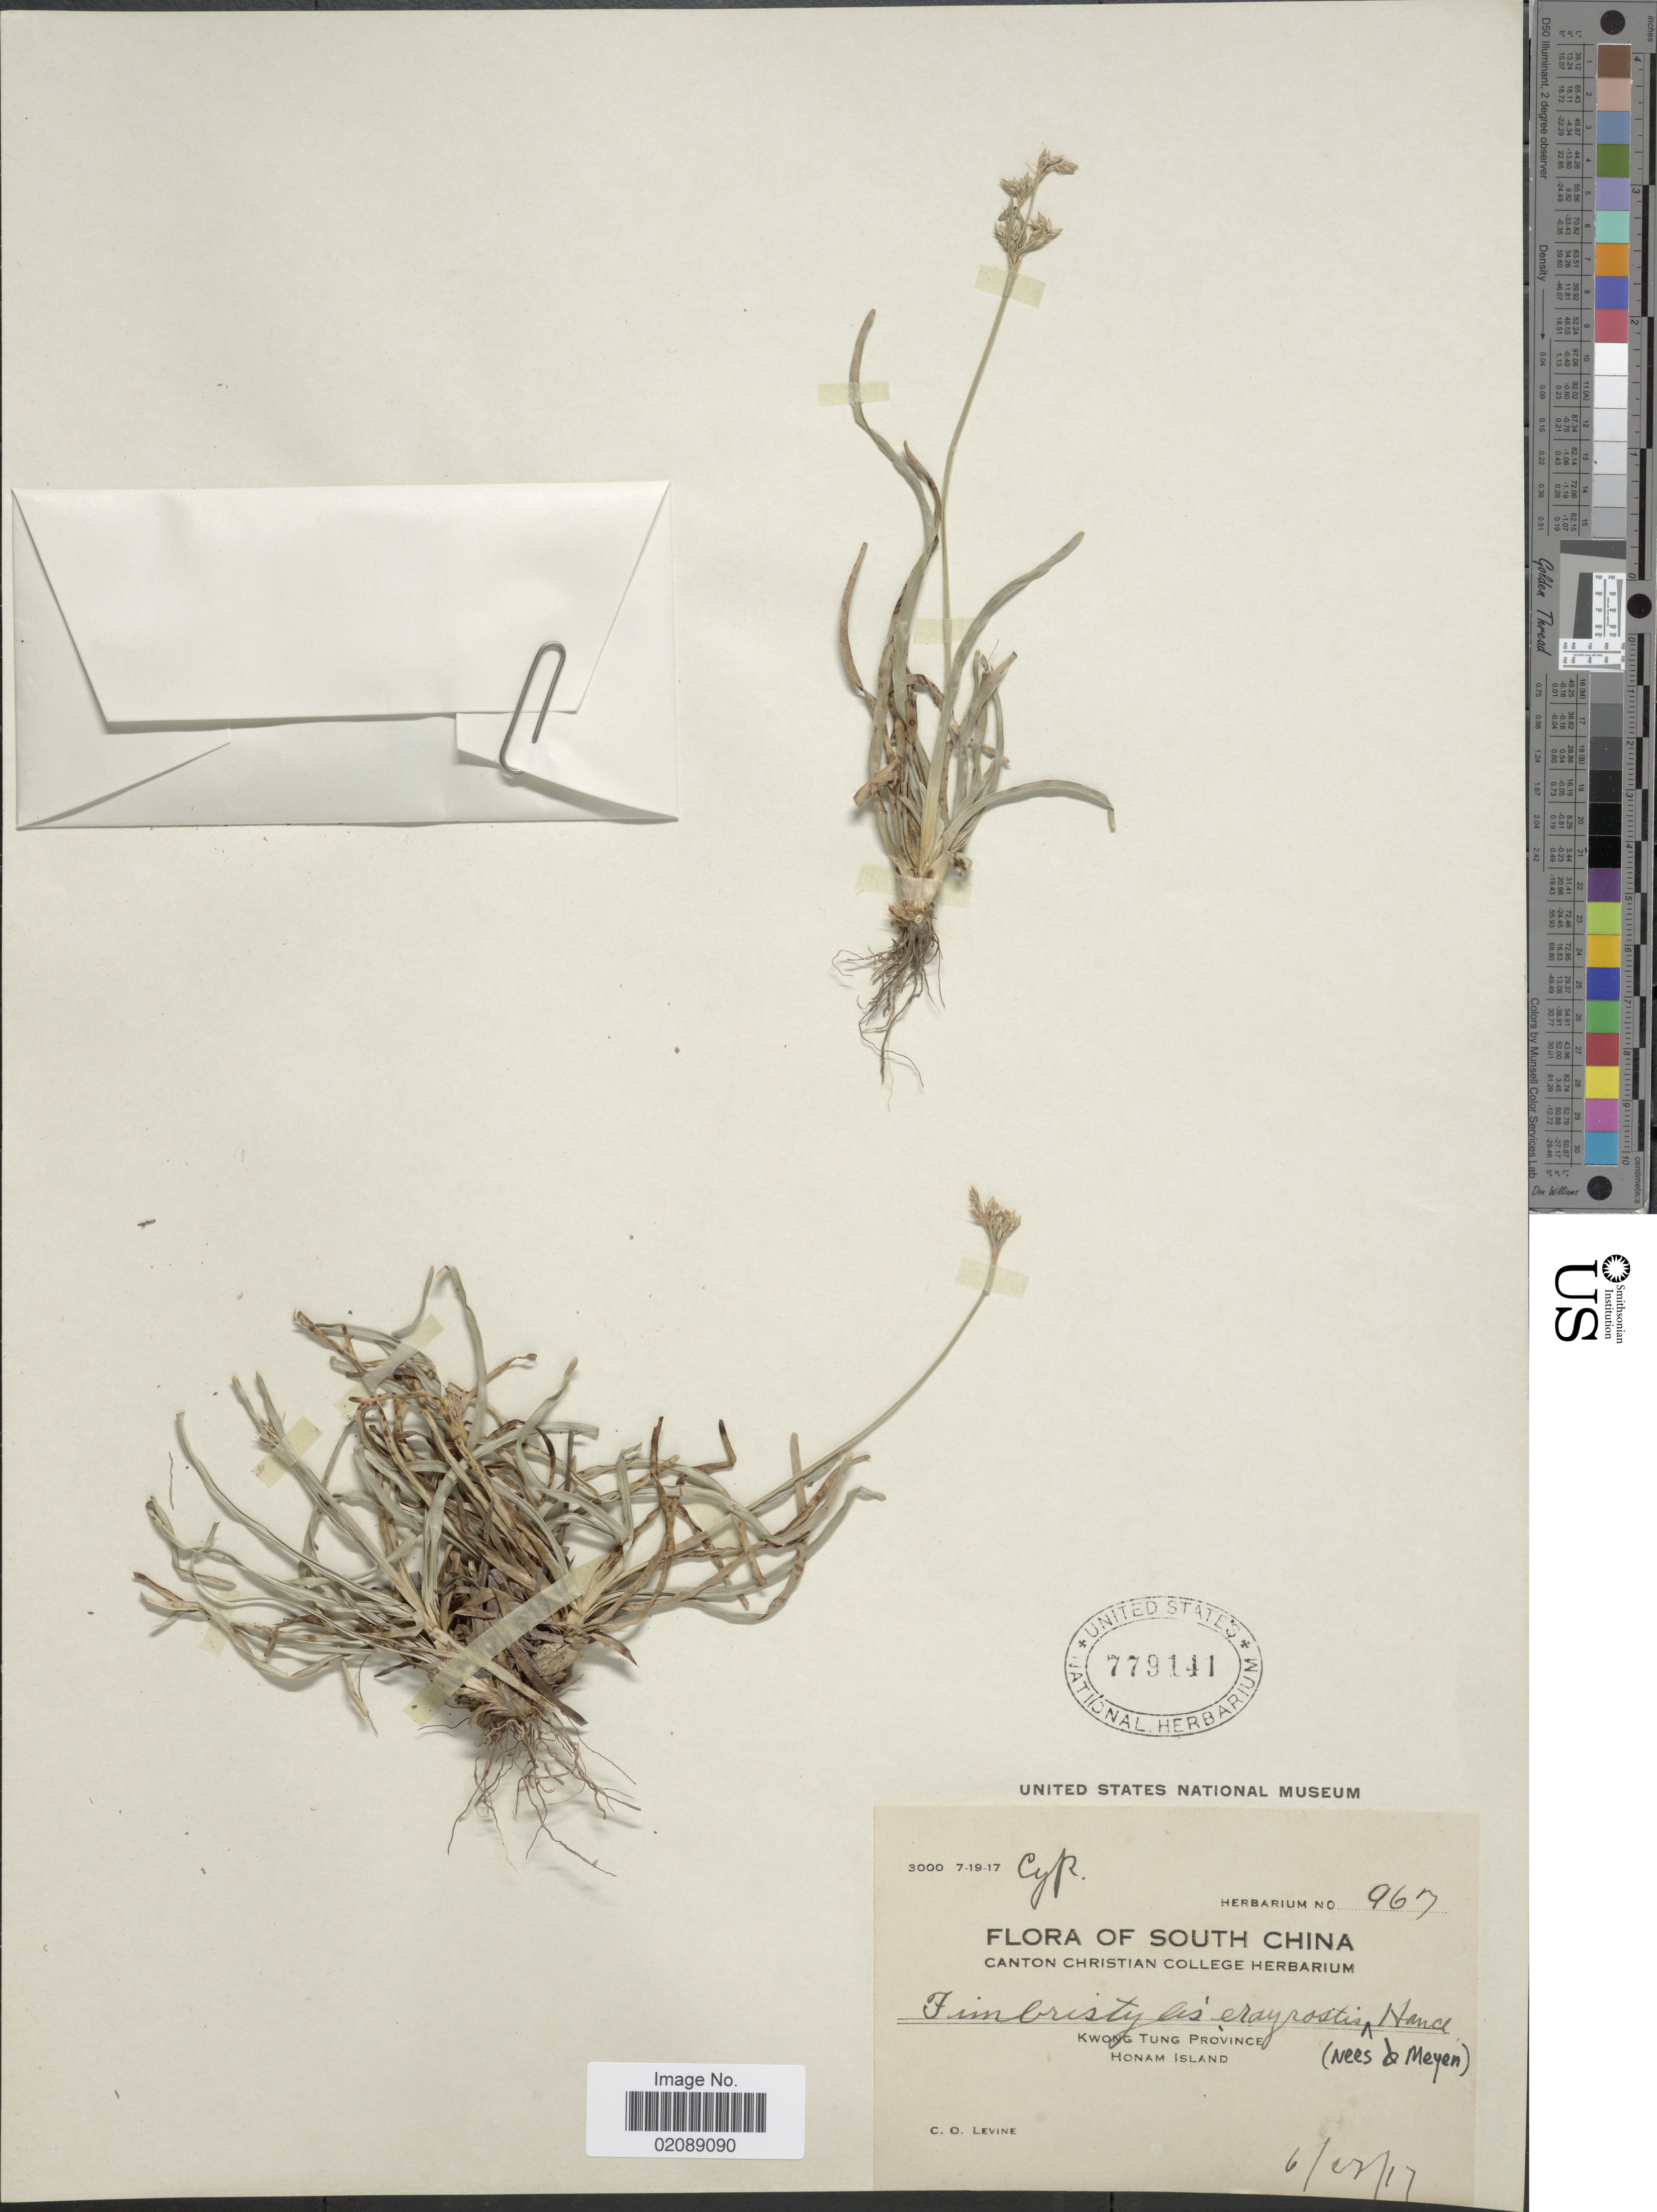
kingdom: Plantae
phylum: Tracheophyta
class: Liliopsida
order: Poales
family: Cyperaceae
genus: Fimbristylis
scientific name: Fimbristylis eragrostis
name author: (Nees) Hance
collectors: C. O. Levine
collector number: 967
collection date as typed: Transcribed d/m/y: 27/6/17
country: China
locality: South China, Kwong Tung Province, Honam Island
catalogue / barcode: US 779141